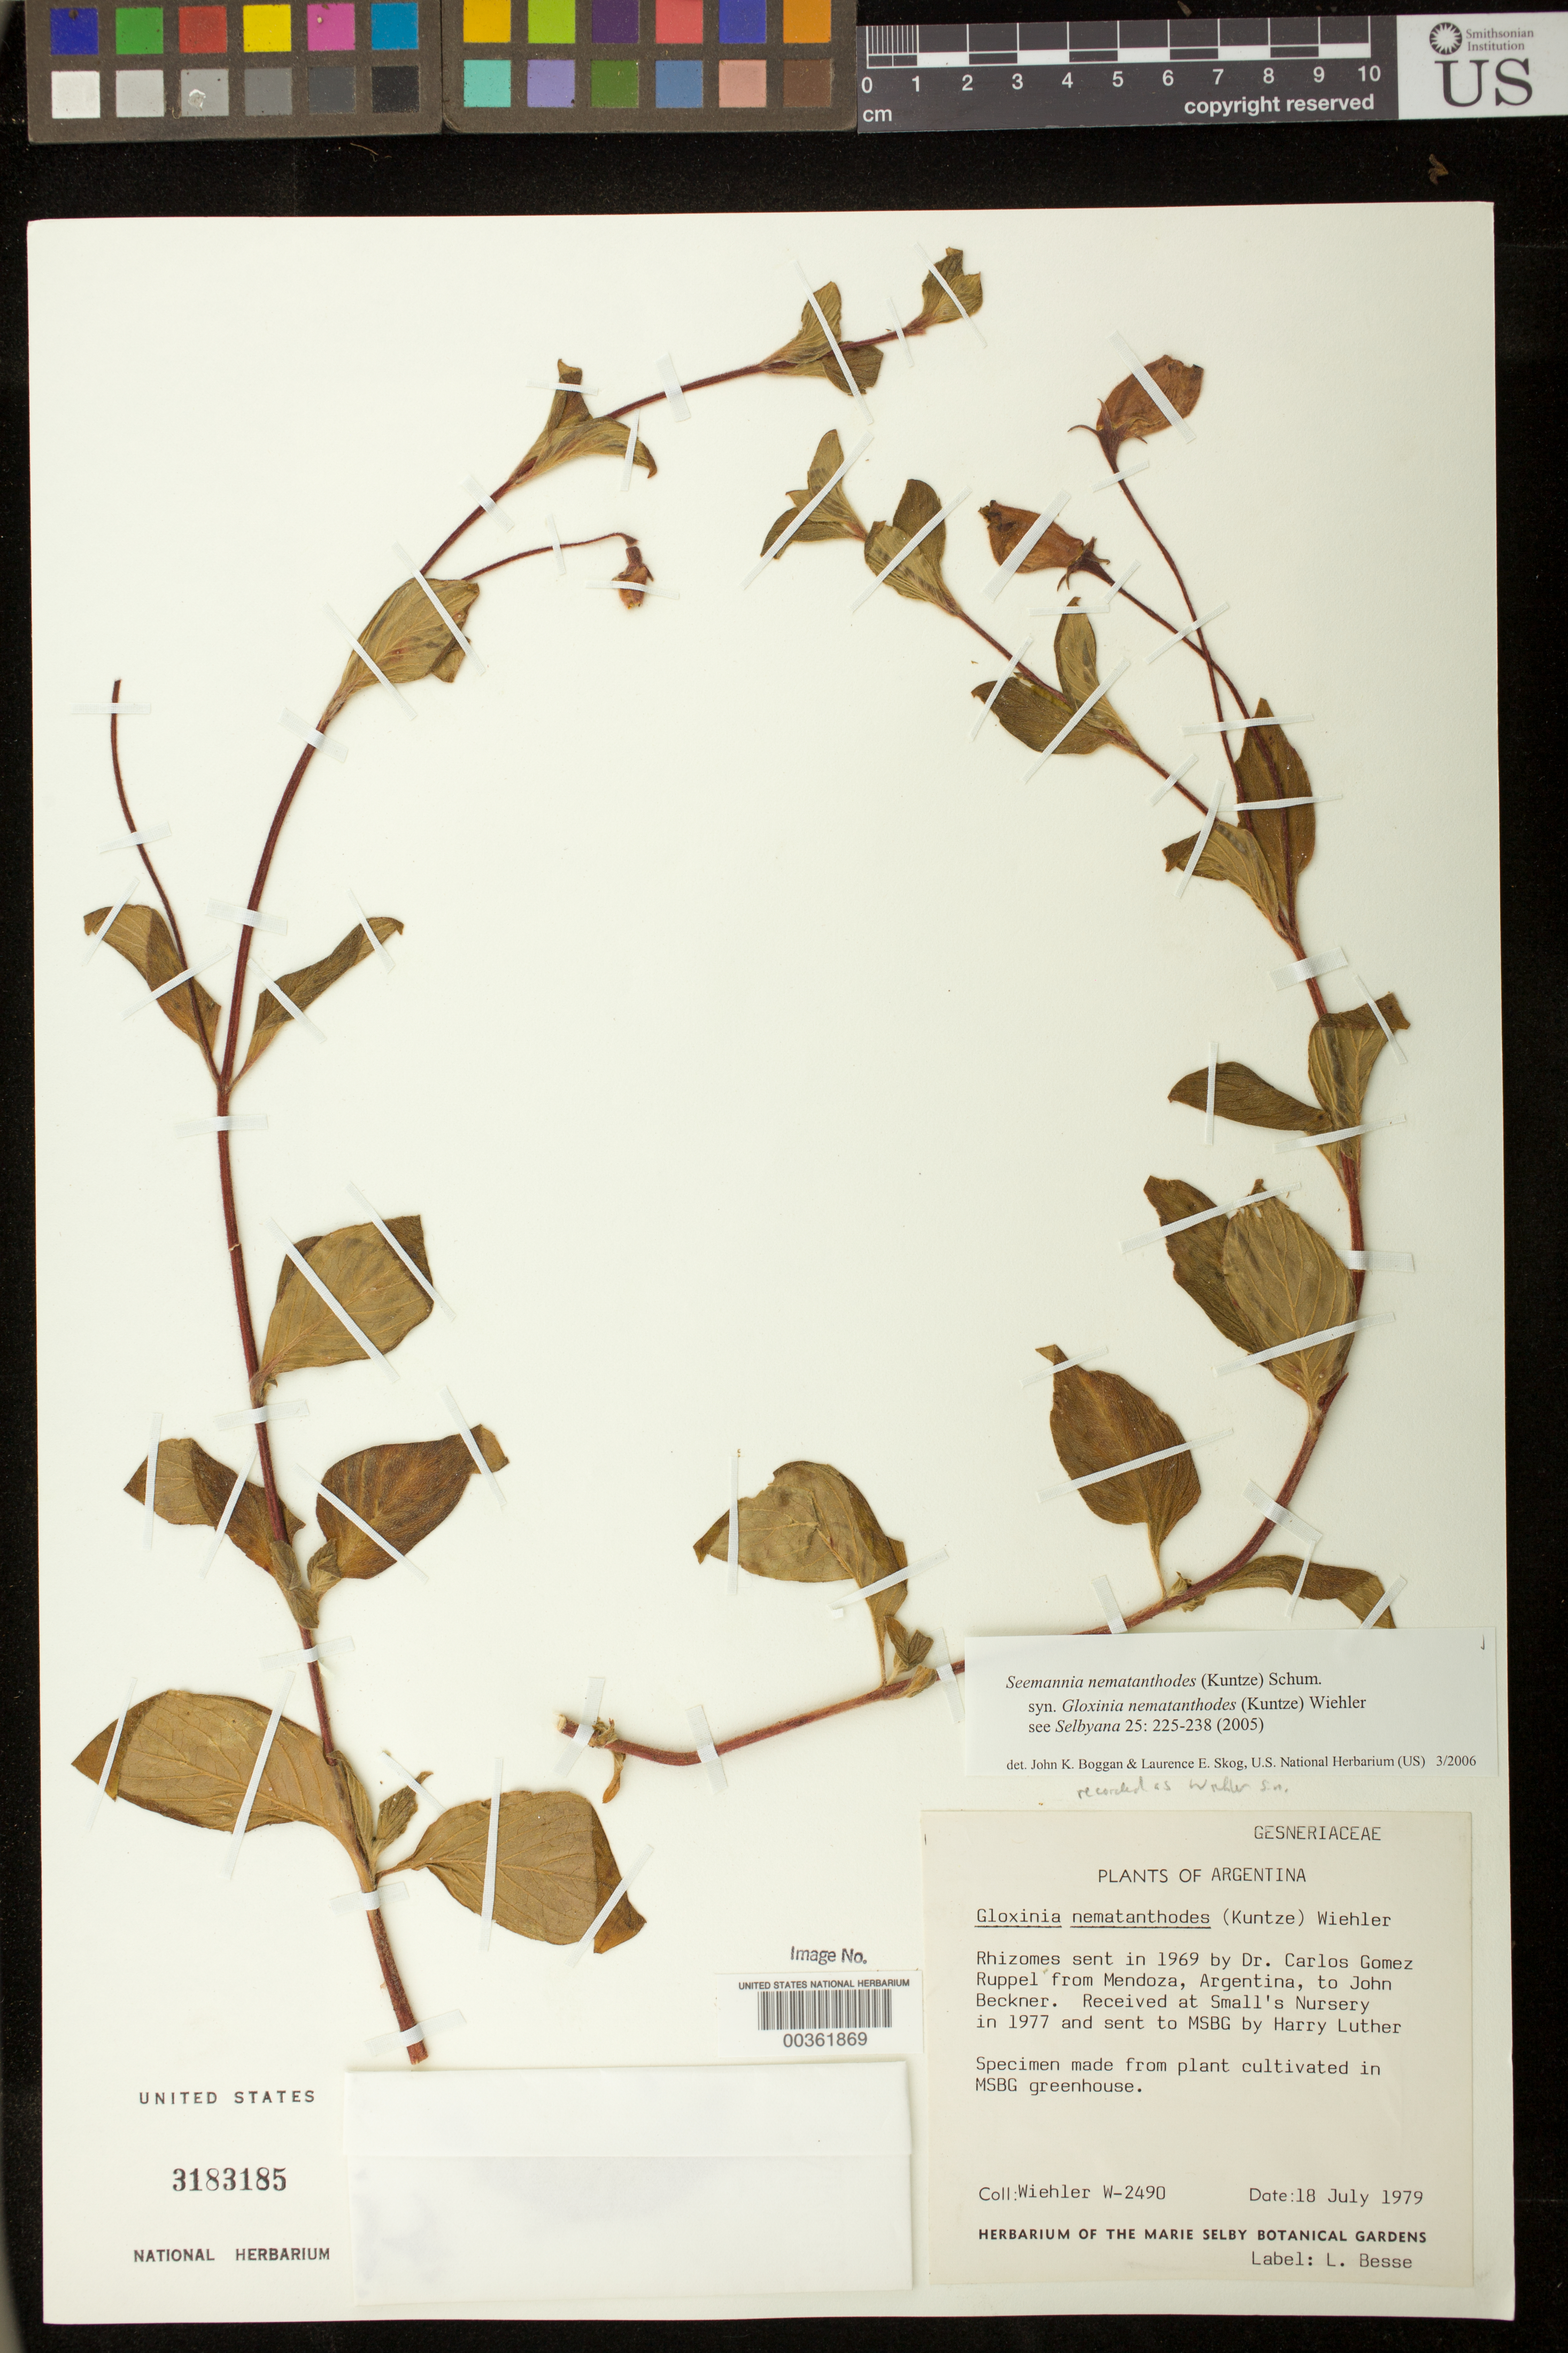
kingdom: Plantae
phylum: Tracheophyta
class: Magnoliopsida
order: Lamiales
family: Gesneriaceae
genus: Seemannia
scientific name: Seemannia nematanthodes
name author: (Kuntze) K. Schum.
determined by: Boggan, J. K.; Skog, L. E.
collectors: H. J. Wiehler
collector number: s.n. [W-2490]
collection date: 1979-07-18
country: United States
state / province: Florida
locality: Marie Selby Botanical Gardens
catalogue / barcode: US 3183185